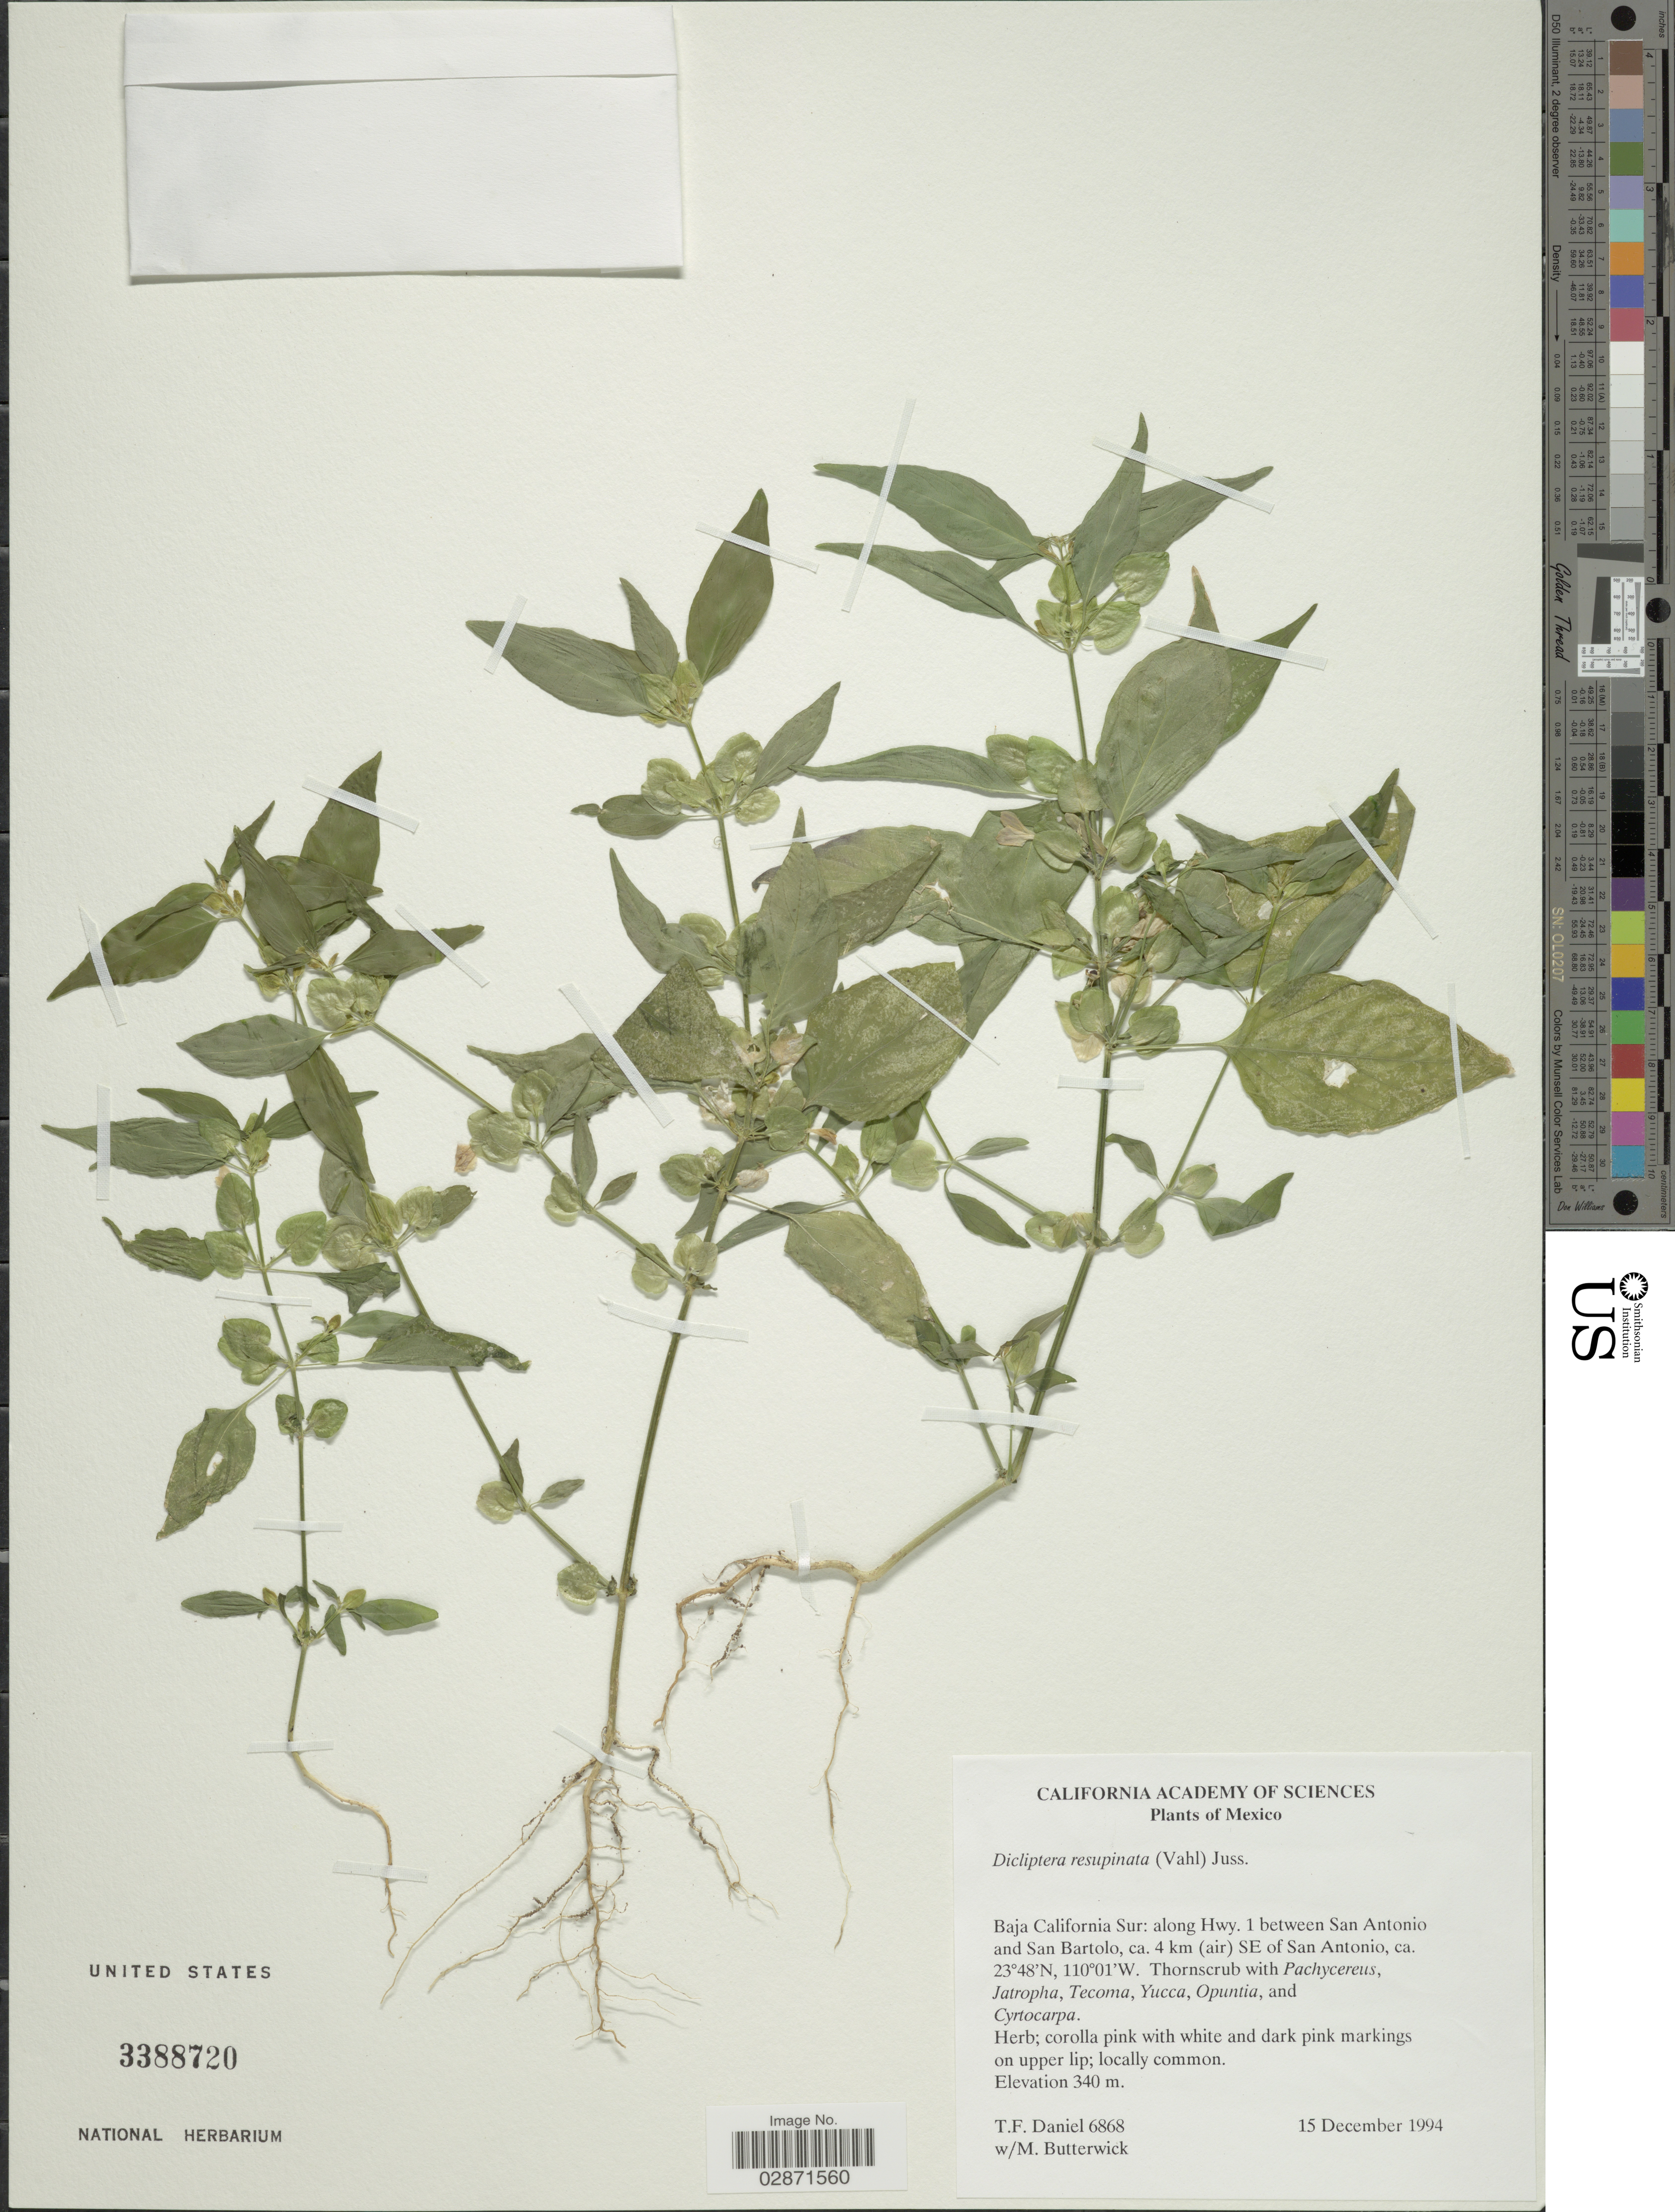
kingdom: Plantae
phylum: Tracheophyta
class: Magnoliopsida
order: Lamiales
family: Acanthaceae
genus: Dicliptera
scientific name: Dicliptera resupinata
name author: (Vahl) Juss.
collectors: T. F. Daniel & M. Butterwick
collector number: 6868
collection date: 1994-12-15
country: Mexico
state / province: Baja California Sur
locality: Along Hwy. 1 between San Antonio and San Bartolo, ca. 4 km (air) SE of San Antonio.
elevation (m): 340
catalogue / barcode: US 3388720